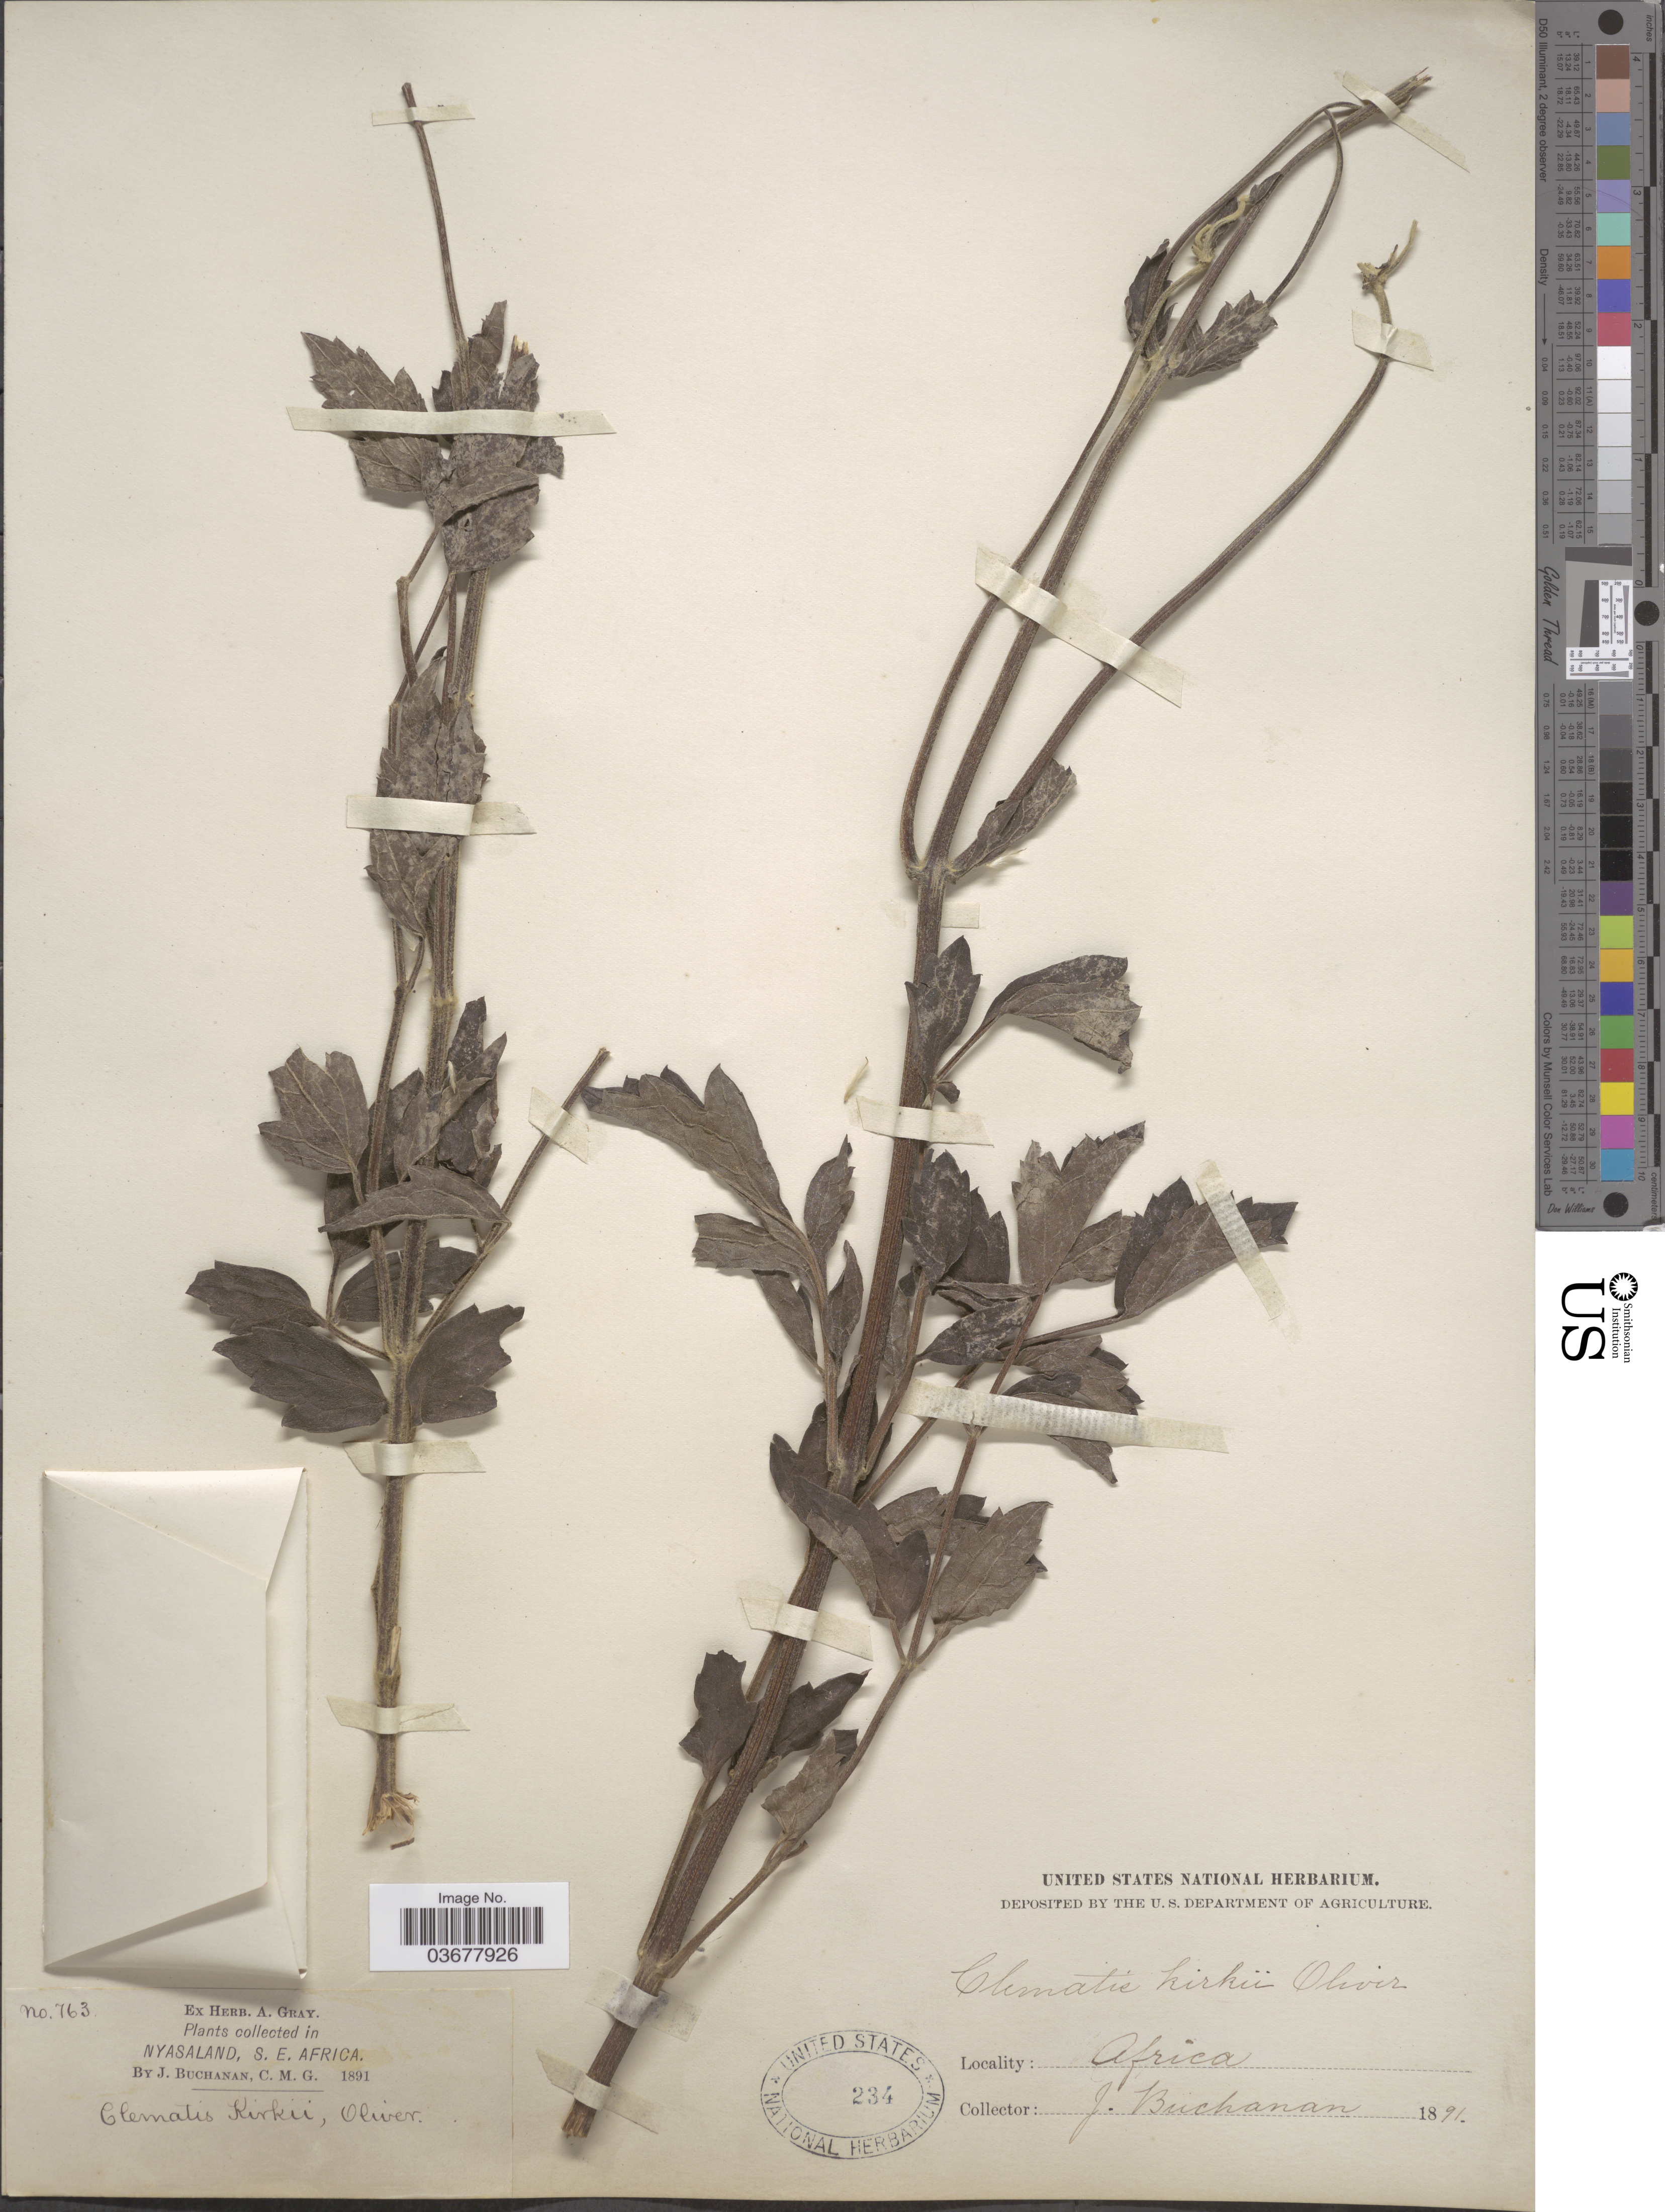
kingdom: Plantae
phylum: Tracheophyta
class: Magnoliopsida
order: Ranunculales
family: Ranunculaceae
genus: Clematis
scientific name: Clematis kirkii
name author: Oliv.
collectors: J. Buchanan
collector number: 763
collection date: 1891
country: Malawi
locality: Nyasaland, S. E. Africa. Africa.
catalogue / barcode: US 234